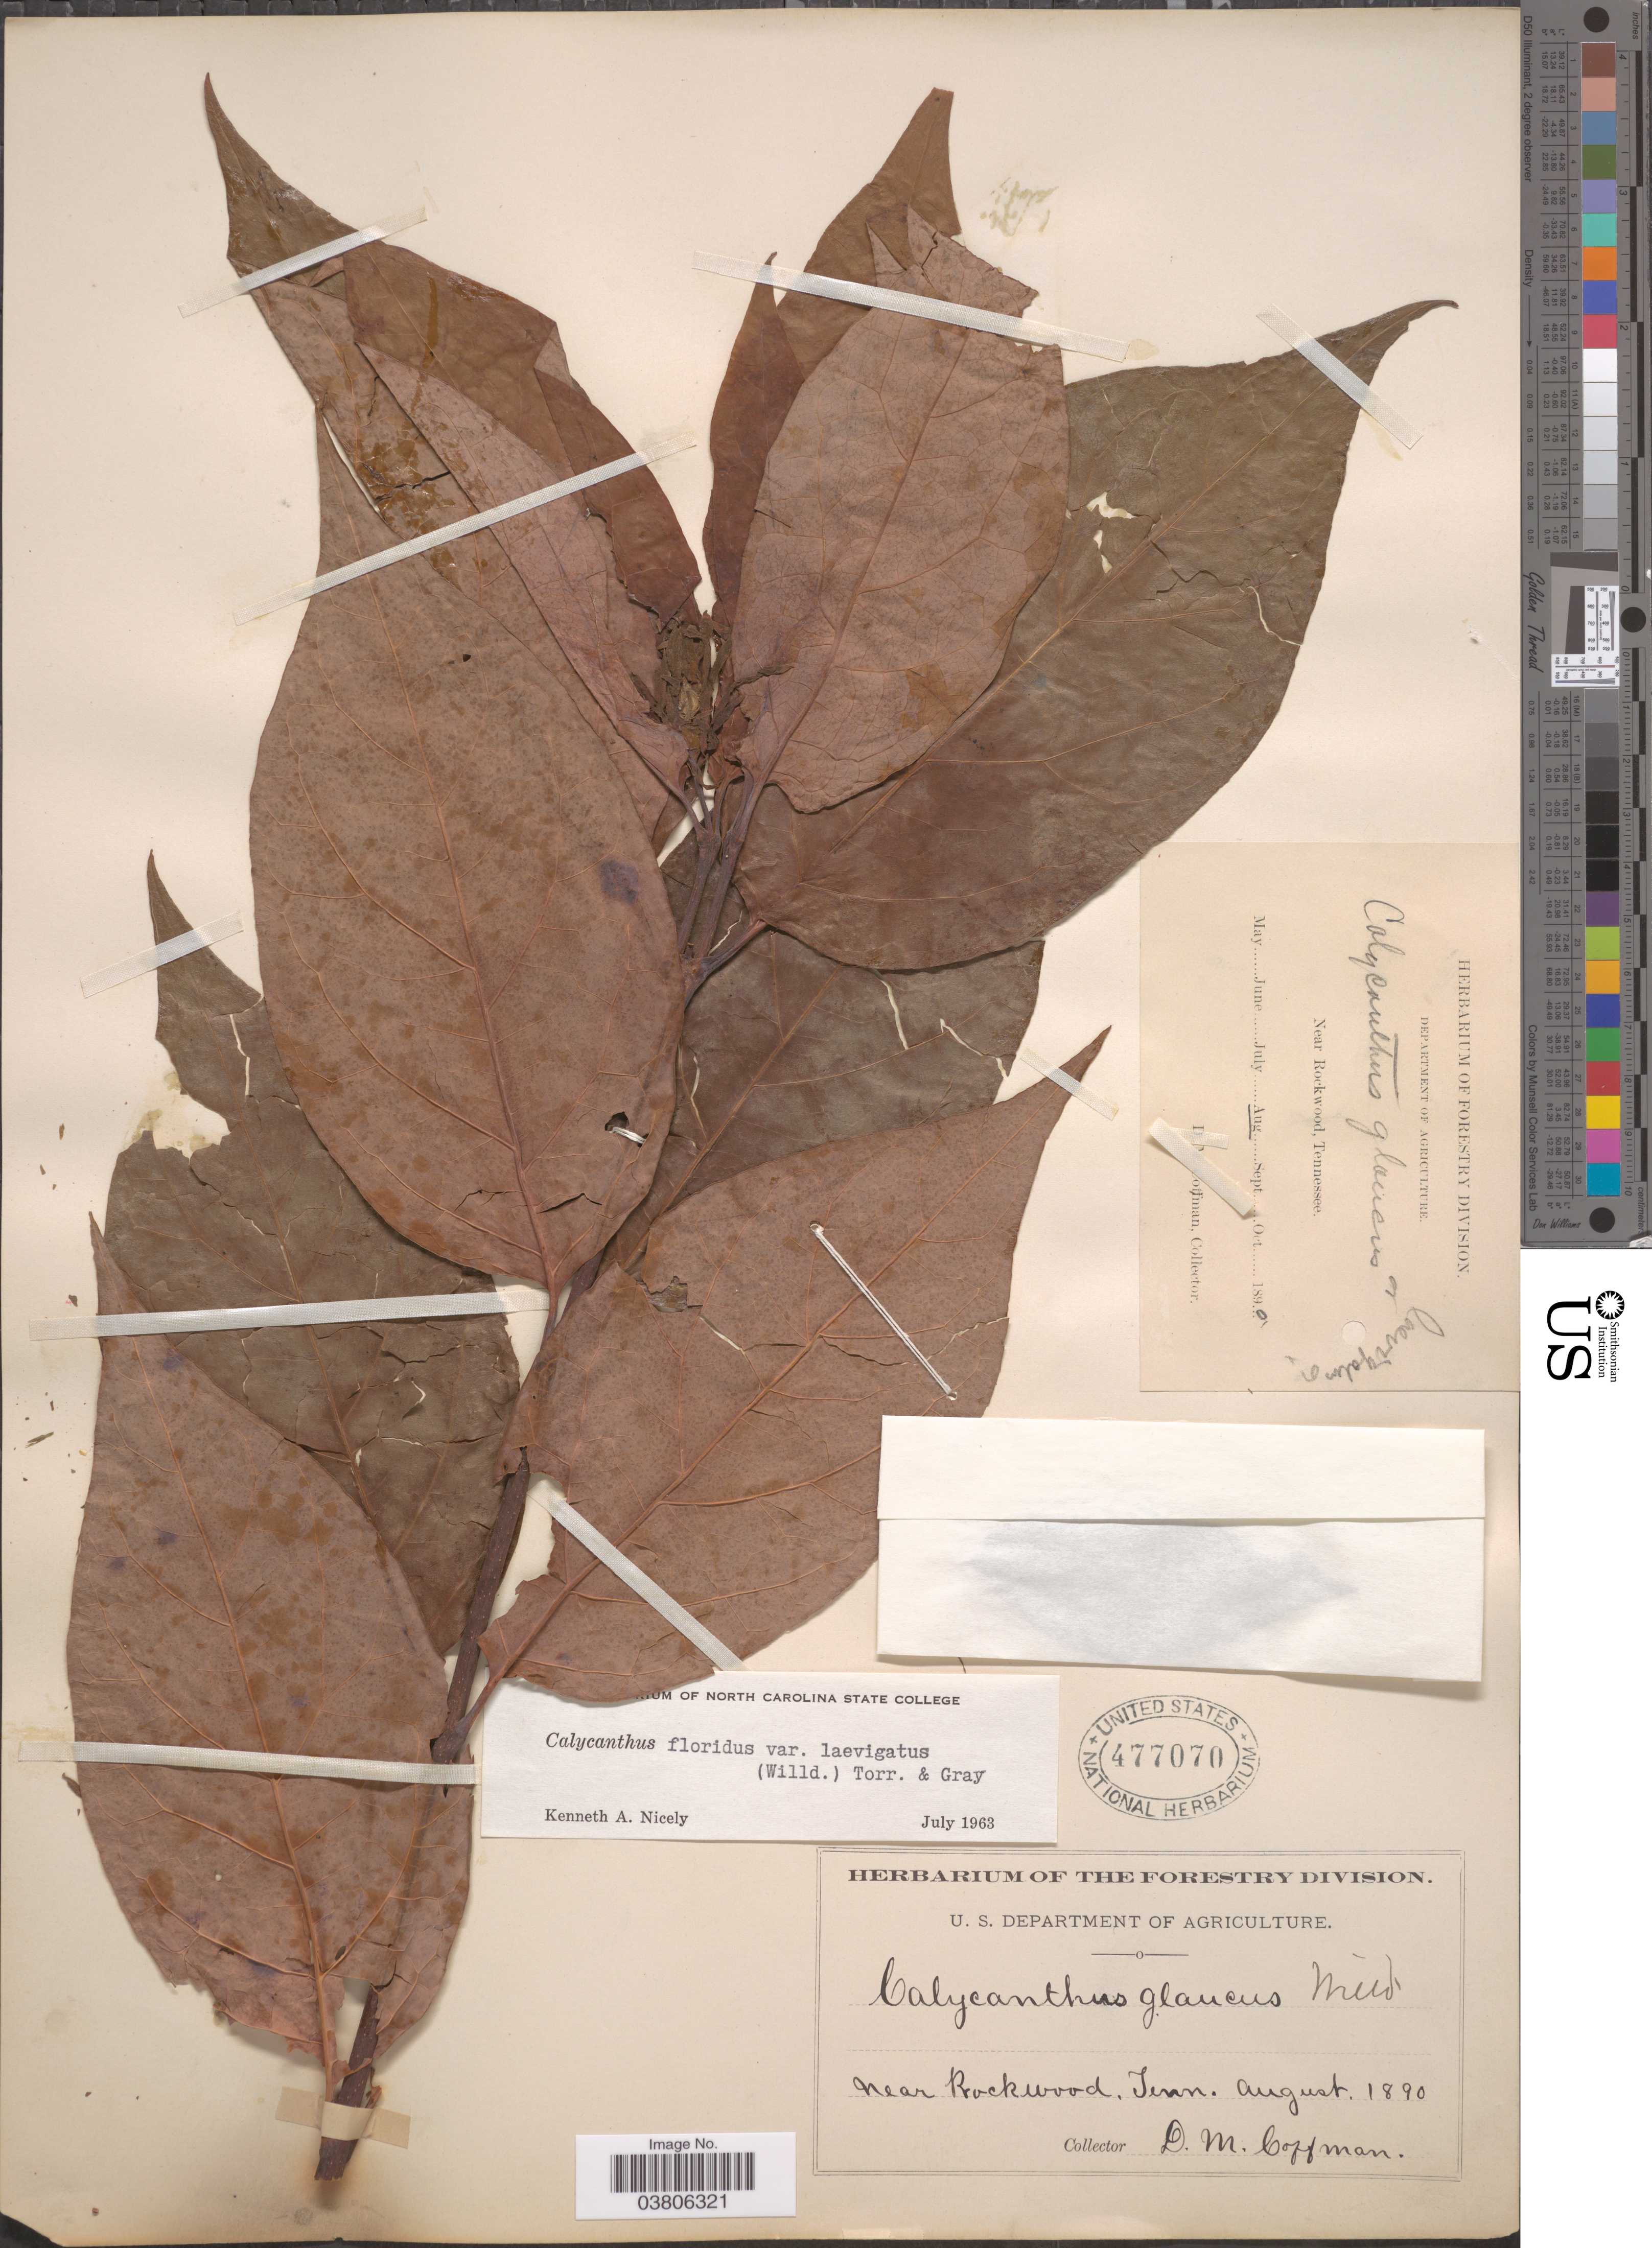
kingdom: Plantae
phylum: Tracheophyta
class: Magnoliopsida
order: Laurales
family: Calycanthaceae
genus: Calycanthus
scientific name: Calycanthus floridus var. laevigatus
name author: (Willd.) Torr. & A. Gray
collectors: D. M. Coffman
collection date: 1890-08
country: United States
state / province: Tennessee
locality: Near Rockwood.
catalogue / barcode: US 477070